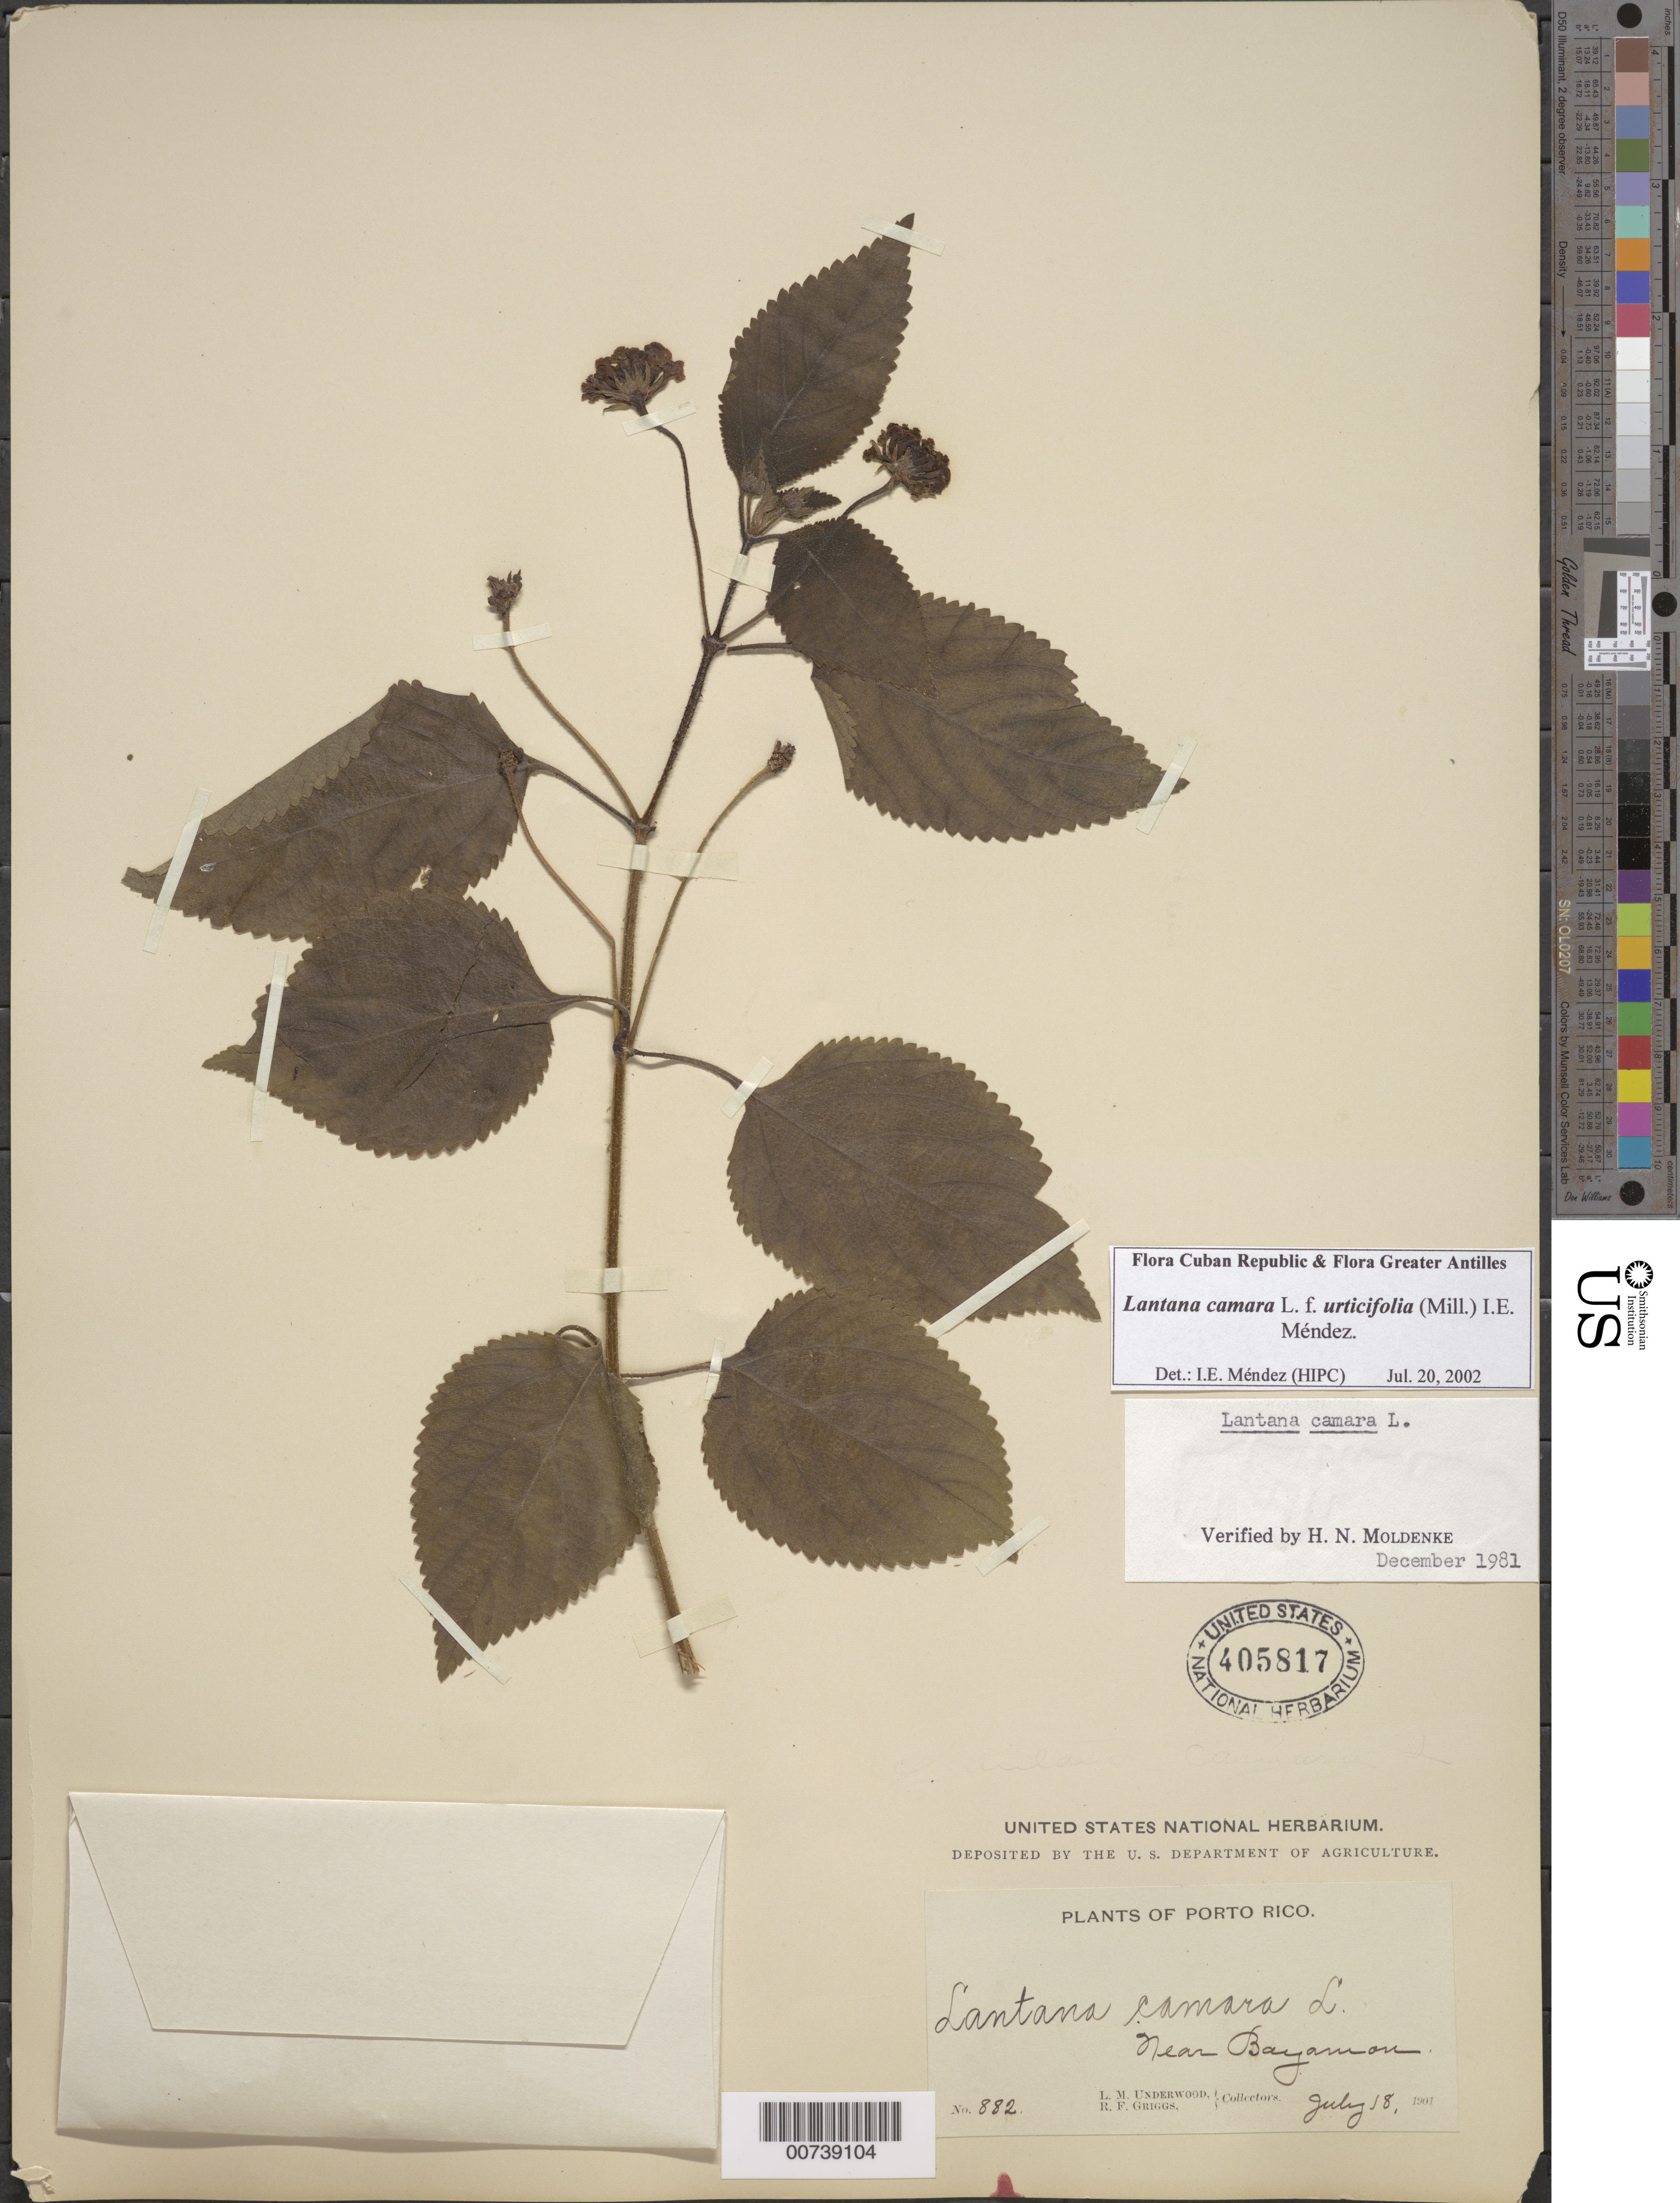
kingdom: Plantae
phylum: Tracheophyta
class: Magnoliopsida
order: Lamiales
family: Verbenaceae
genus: Lantana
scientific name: Lantana camara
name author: L.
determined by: Méndez, Isidro E., (HIPC)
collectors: L. M. Underwood & R. F. Griggs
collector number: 882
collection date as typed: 18 Jul 1901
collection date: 1901-07-18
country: Puerto Rico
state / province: Bayamón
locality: Near Bayamon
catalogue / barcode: US 405817